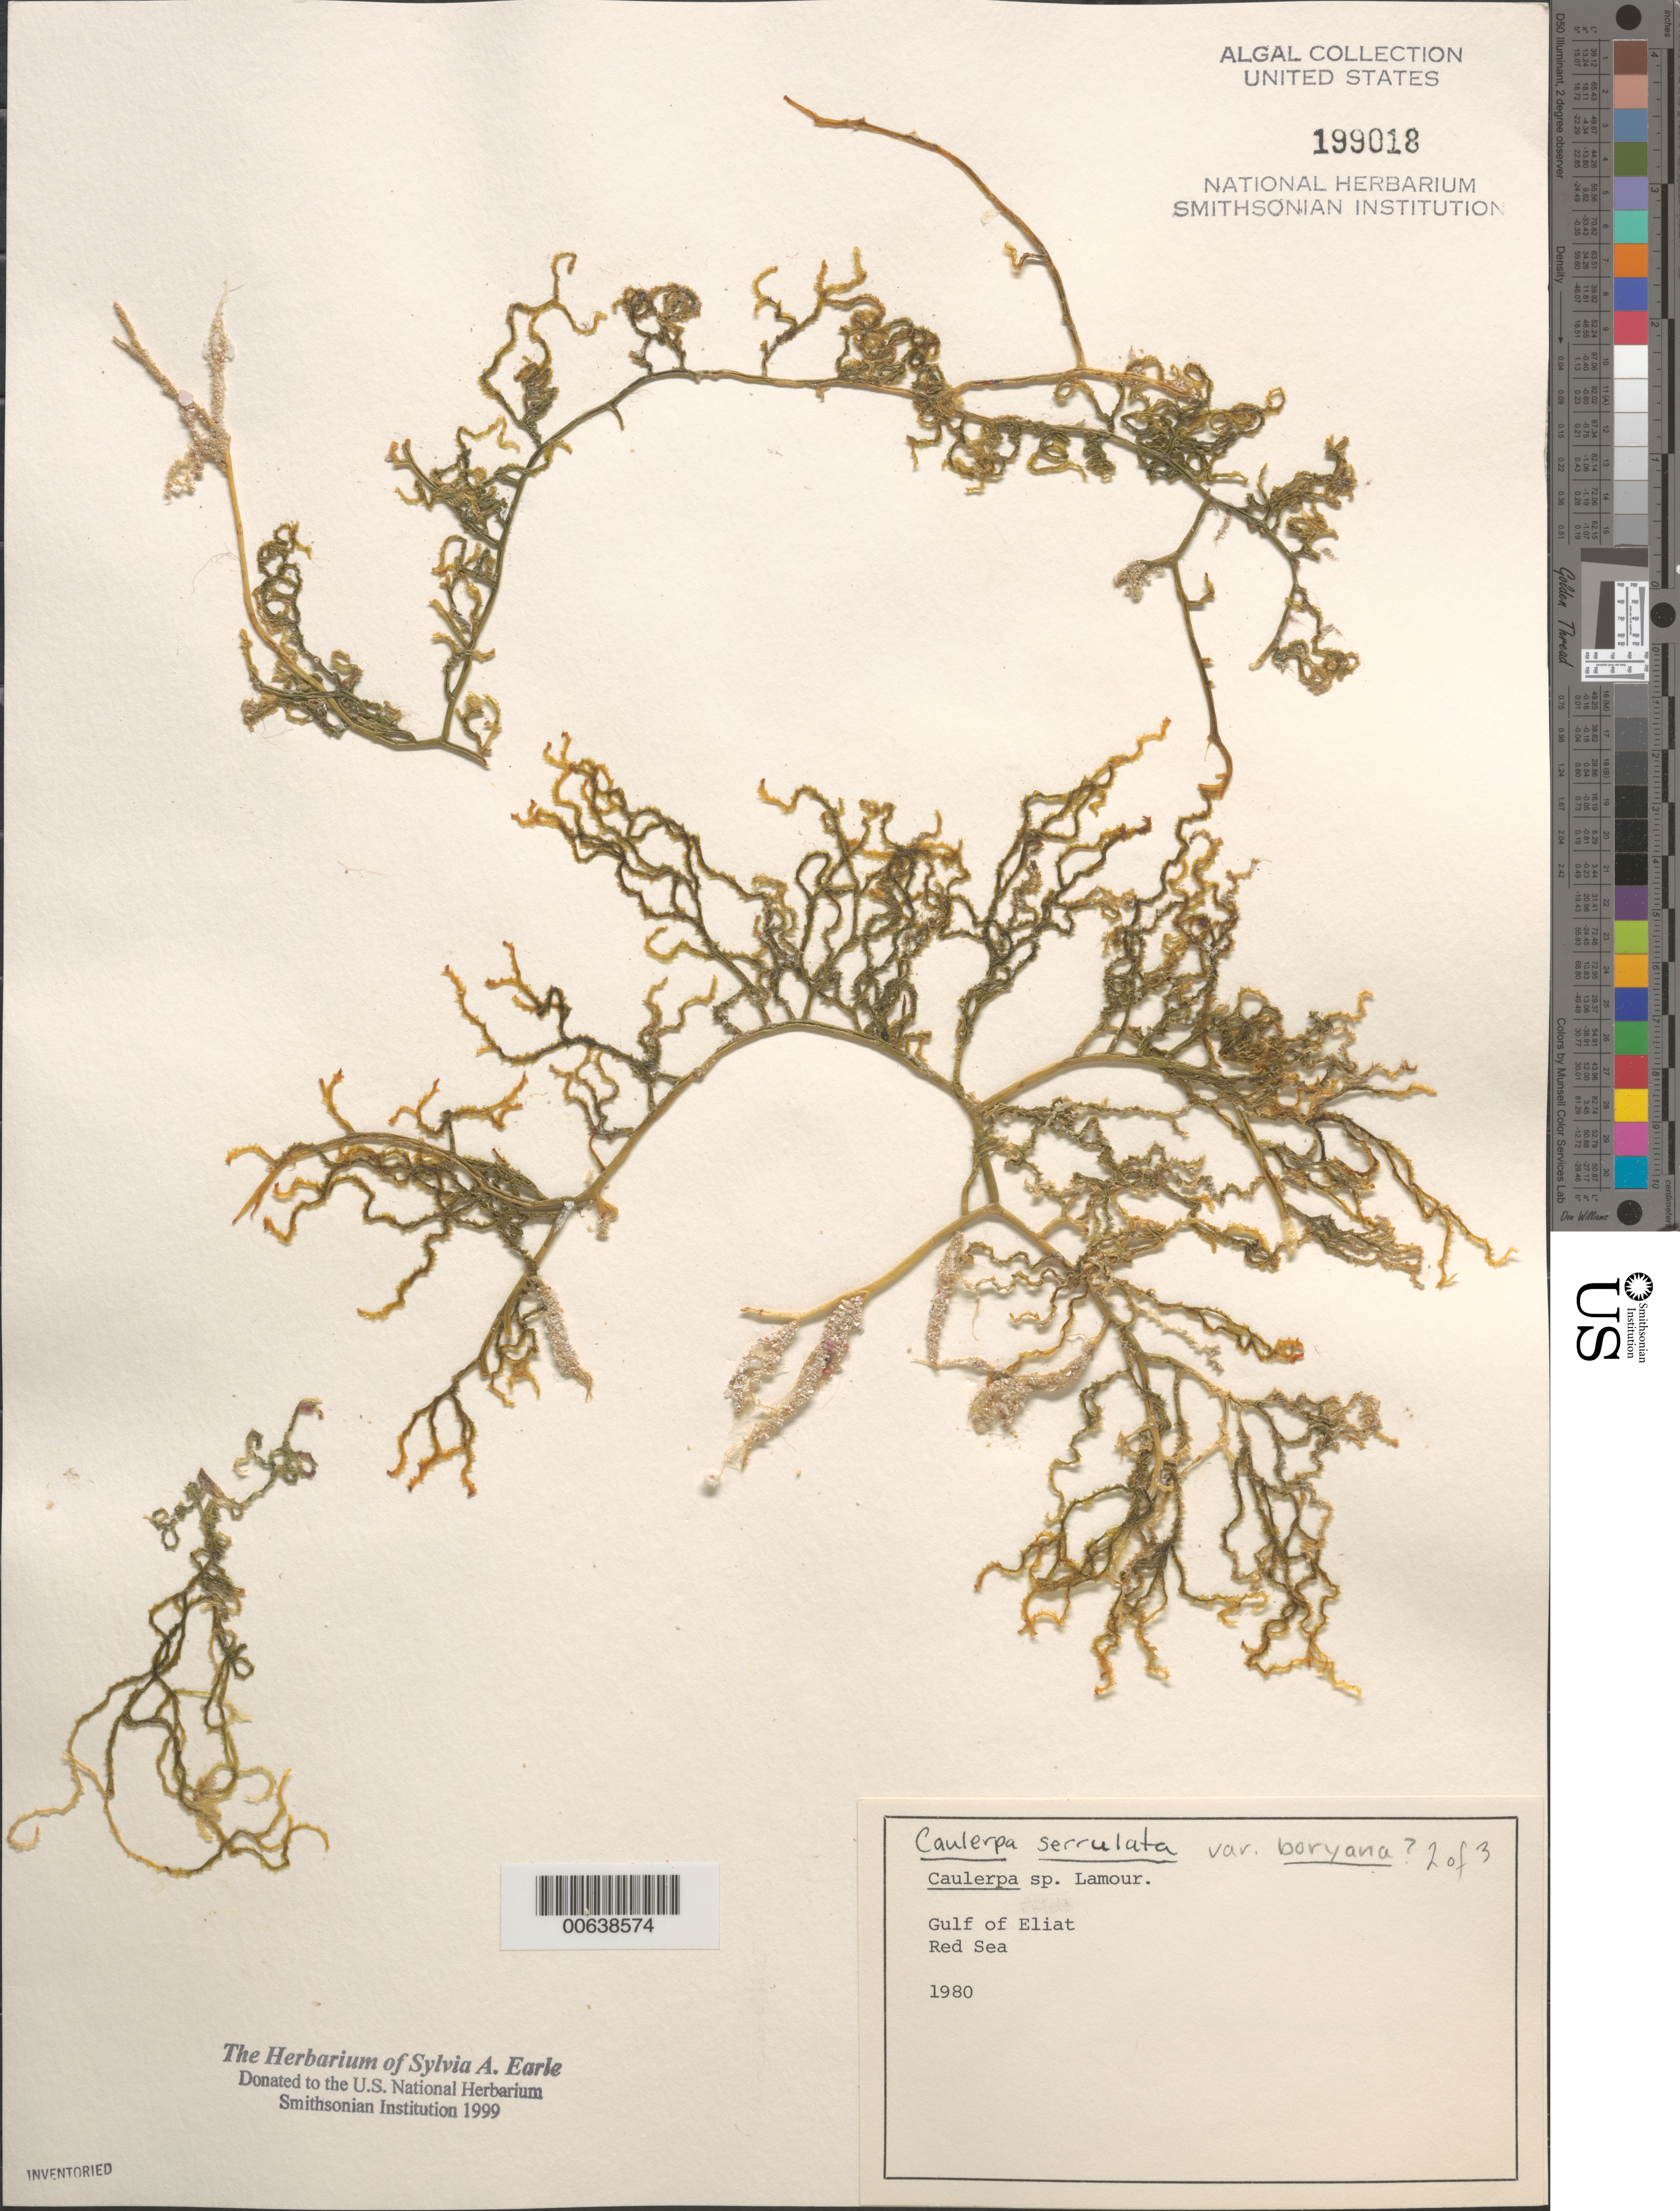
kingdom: Plantae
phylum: Chlorophyta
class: Ulvophyceae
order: Bryopsidales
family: Caulerpaceae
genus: Caulerpa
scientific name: Caulerpa serrulata var. boryana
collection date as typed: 1980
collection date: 1980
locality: Gulf of eliat, red sea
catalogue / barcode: US 199018